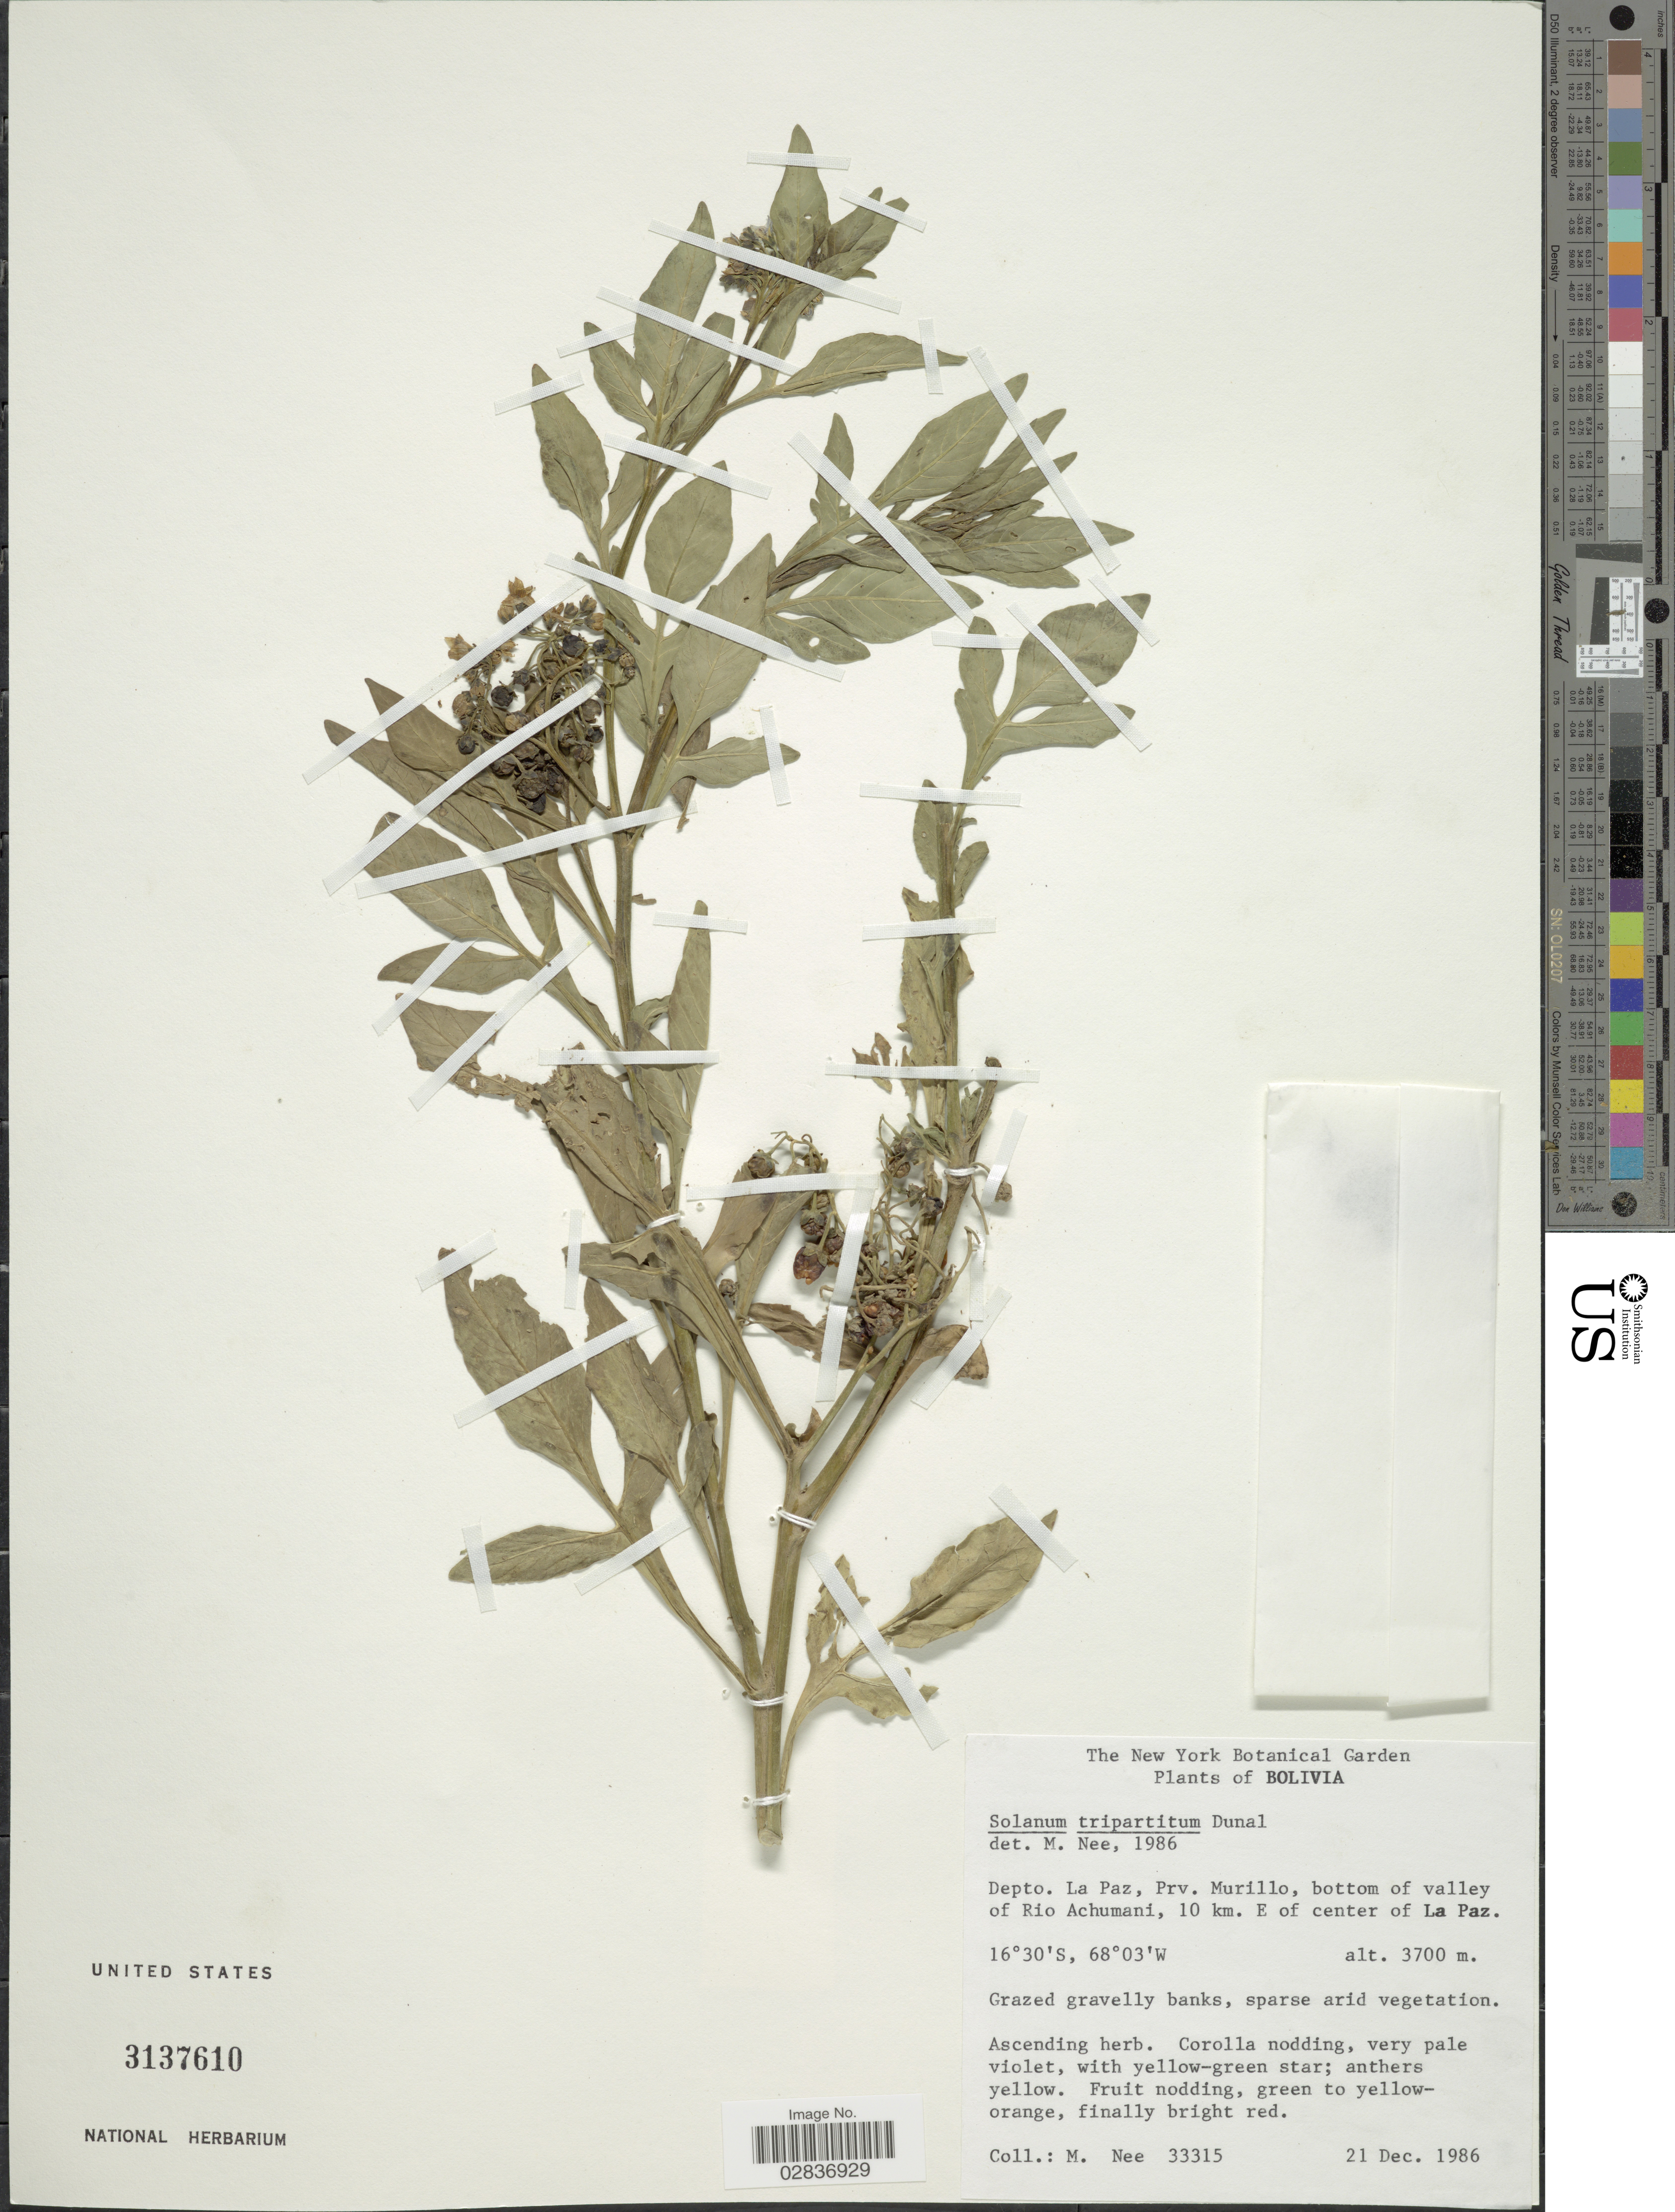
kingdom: Plantae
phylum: Tracheophyta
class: Magnoliopsida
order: Solanales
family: Solanaceae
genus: Solanum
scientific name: Solanum tripartitum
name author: Dunal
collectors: M. Nee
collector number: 33315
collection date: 1986-12-21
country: Bolivia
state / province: La Paz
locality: Depto. La Paz, Prv. Murillo, bottom of valley of Rio Achumani, 10 km. E of center of La Paz.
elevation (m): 3700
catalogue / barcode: US 3137610